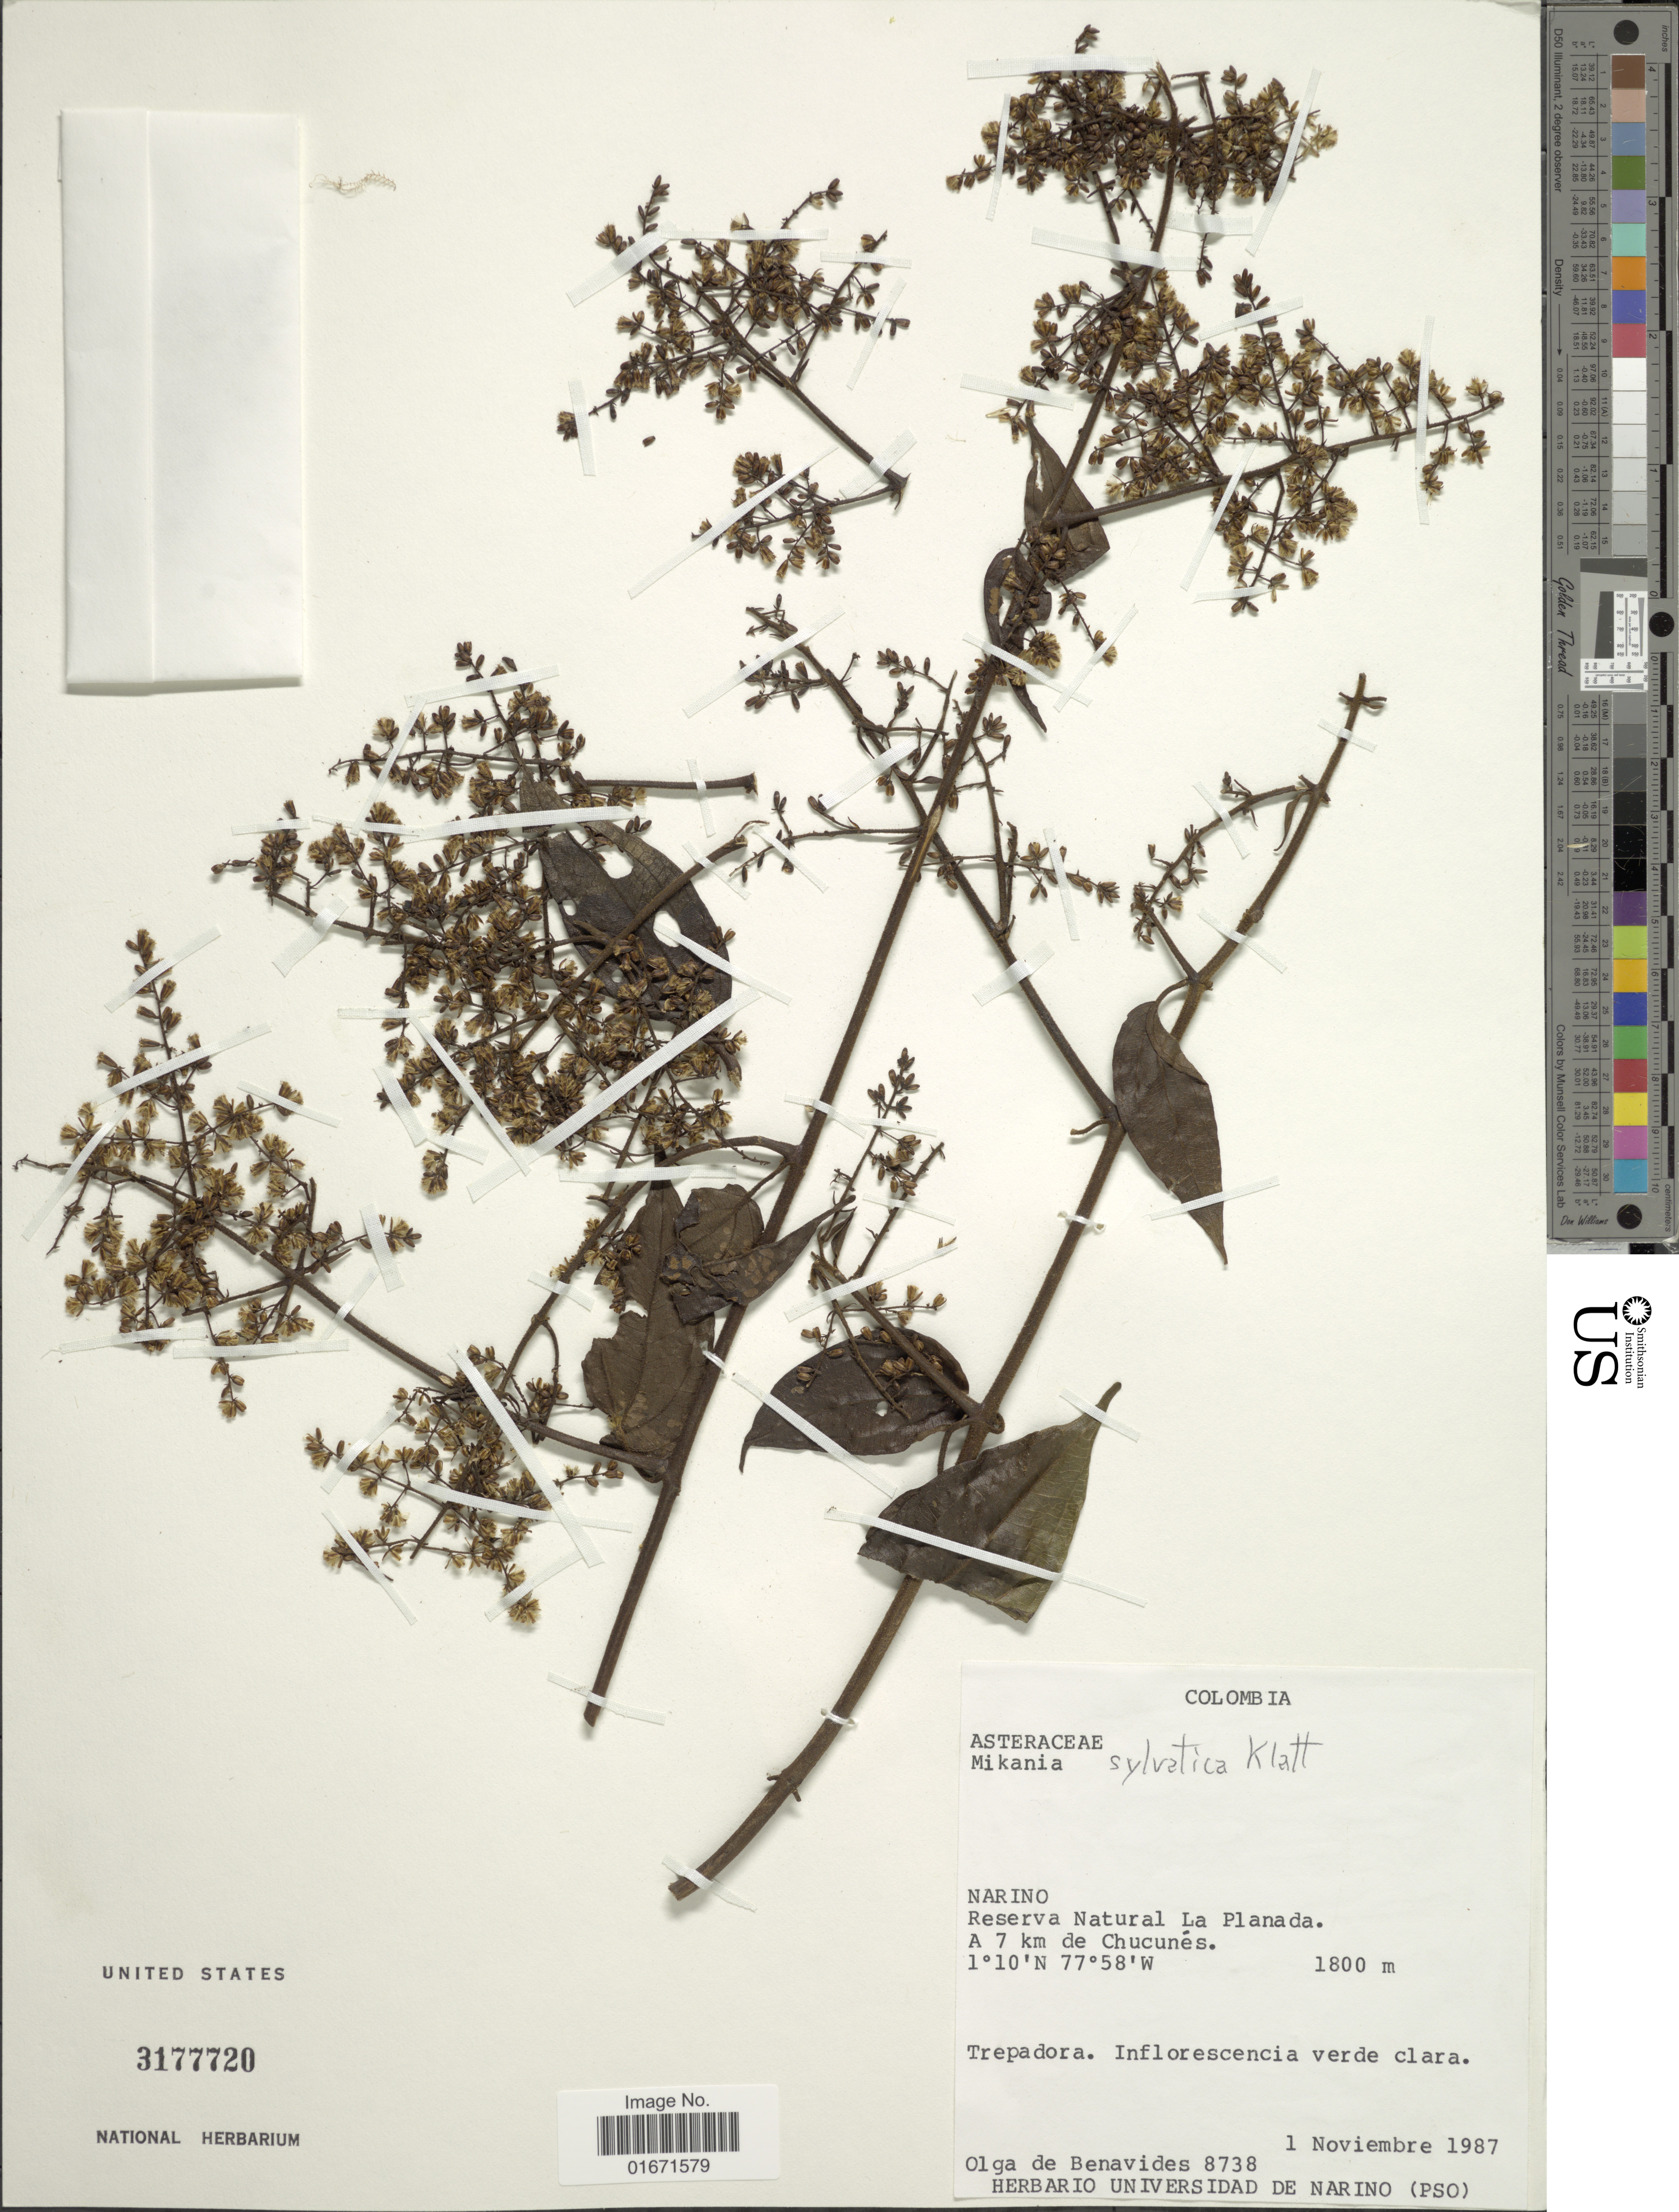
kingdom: Plantae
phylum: Tracheophyta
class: Magnoliopsida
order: Asterales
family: Asteraceae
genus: Mikania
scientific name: Mikania sylvatica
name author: Klatt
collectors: Olga S. de Benavides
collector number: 8738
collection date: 1987-11-01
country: Colombia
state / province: Nariño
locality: Narino. Reserva Natural La Planalda. A 7 km de Chucuns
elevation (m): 1800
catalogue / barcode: US 3177720